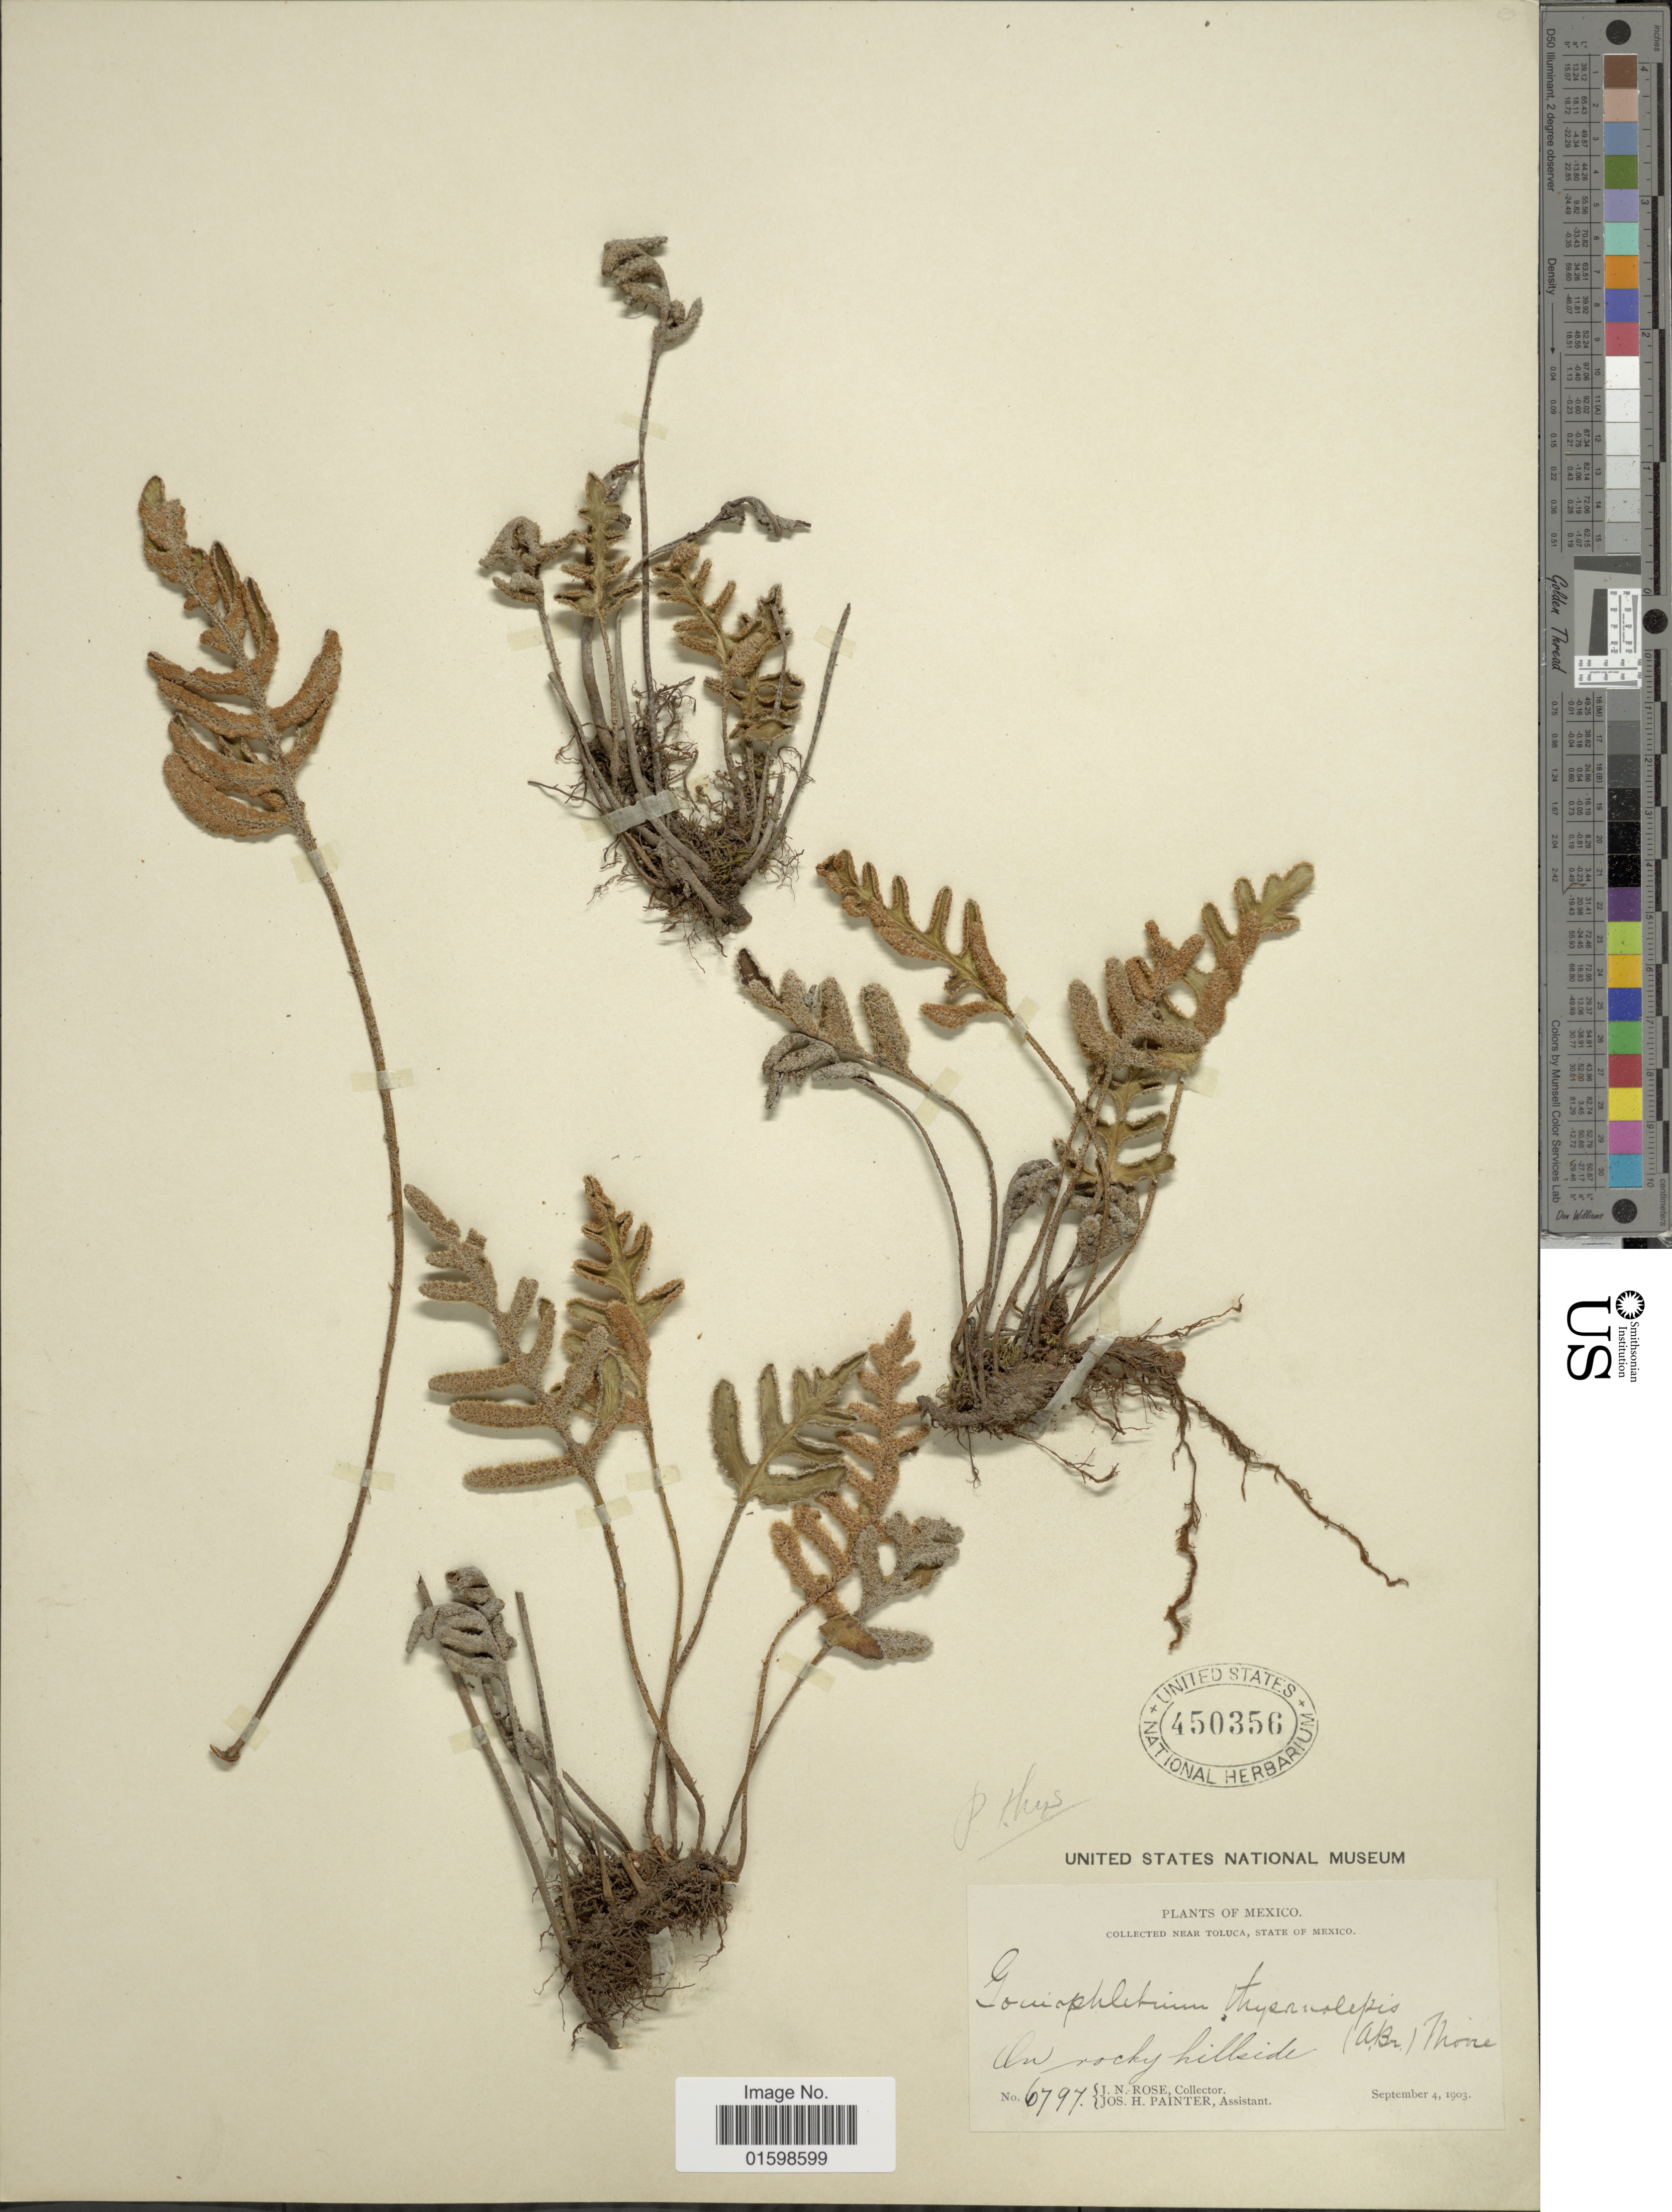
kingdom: Plantae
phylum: Tracheophyta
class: Polypodiopsida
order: Polypodiales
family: Polypodiaceae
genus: Pleopeltis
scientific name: Pleopeltis thyssanolepis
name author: (A. Braun ex Klotzsch) E.G. Andrews & Windham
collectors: J. N. Rose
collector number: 6794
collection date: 1903-09-04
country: Mexico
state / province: México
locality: Near Toluca, State of Mexico, on rocky hillside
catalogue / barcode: US 450356